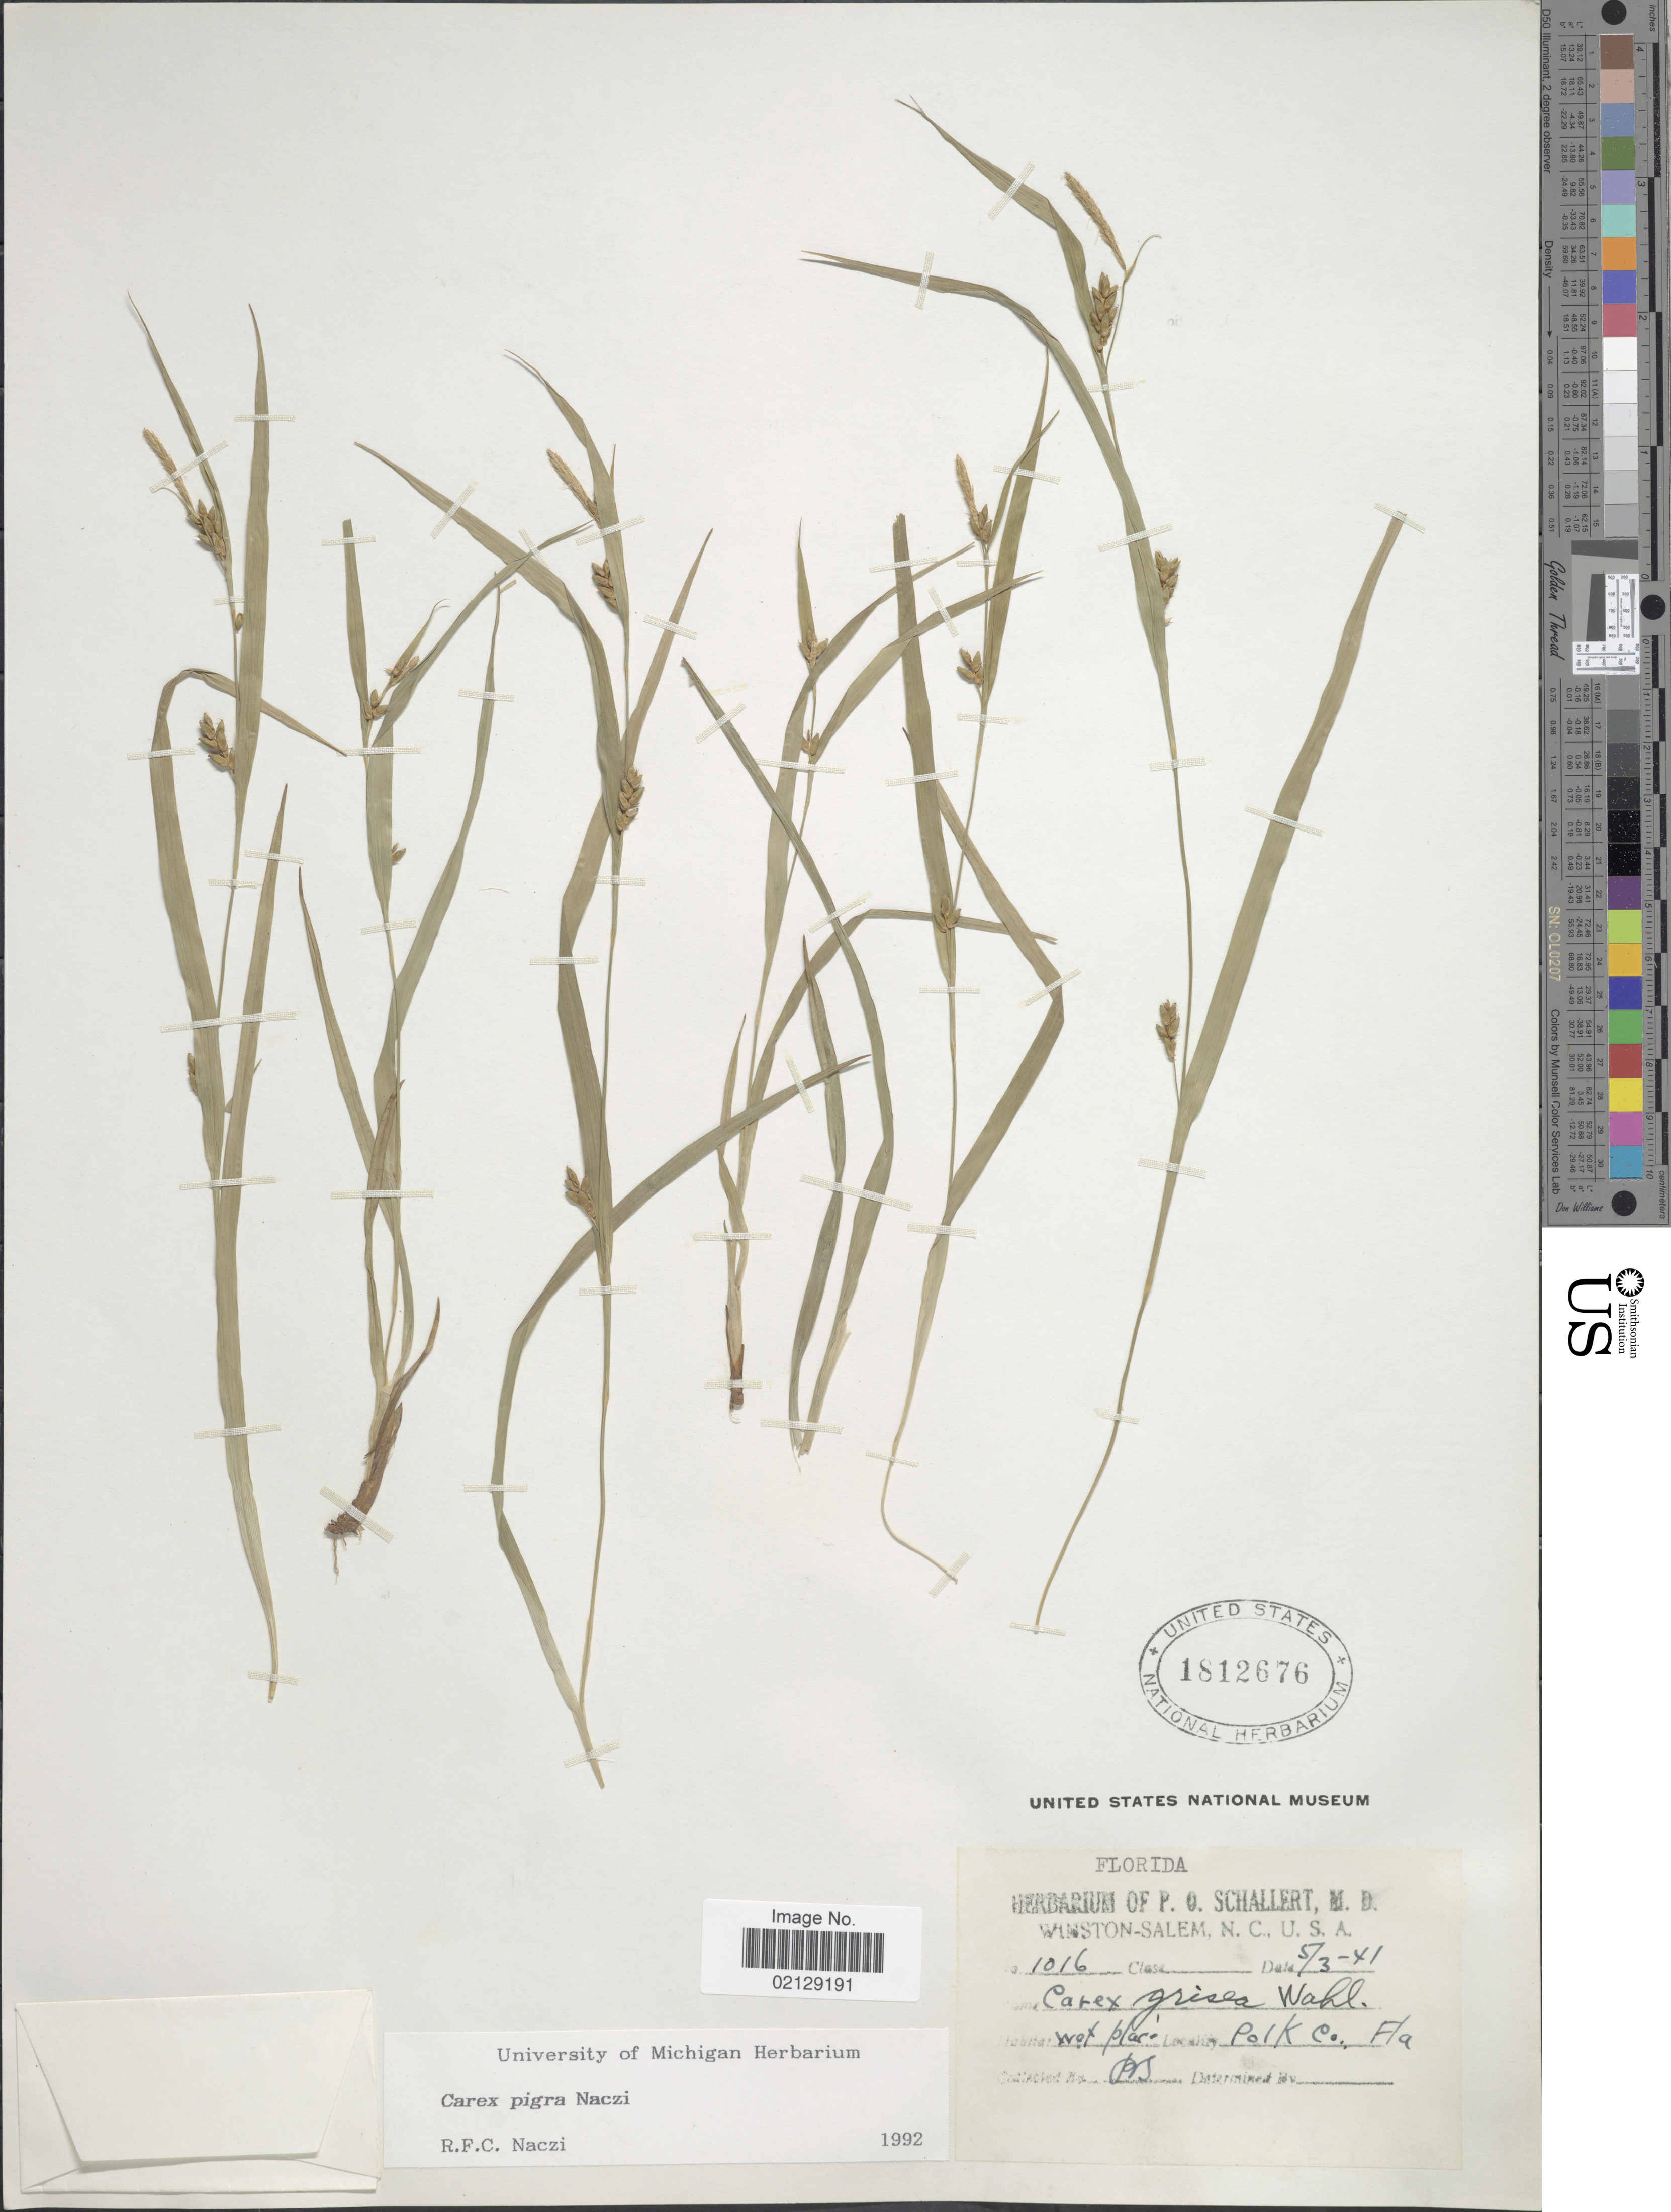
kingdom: Plantae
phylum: Tracheophyta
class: Liliopsida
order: Poales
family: Cyperaceae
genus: Carex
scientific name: Carex pigra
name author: Naczi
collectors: P. Schallert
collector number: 1016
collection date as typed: Transcribed d/m/y: 3/5/41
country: United States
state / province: Florida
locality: Polk Co., Fla.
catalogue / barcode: US 1812676